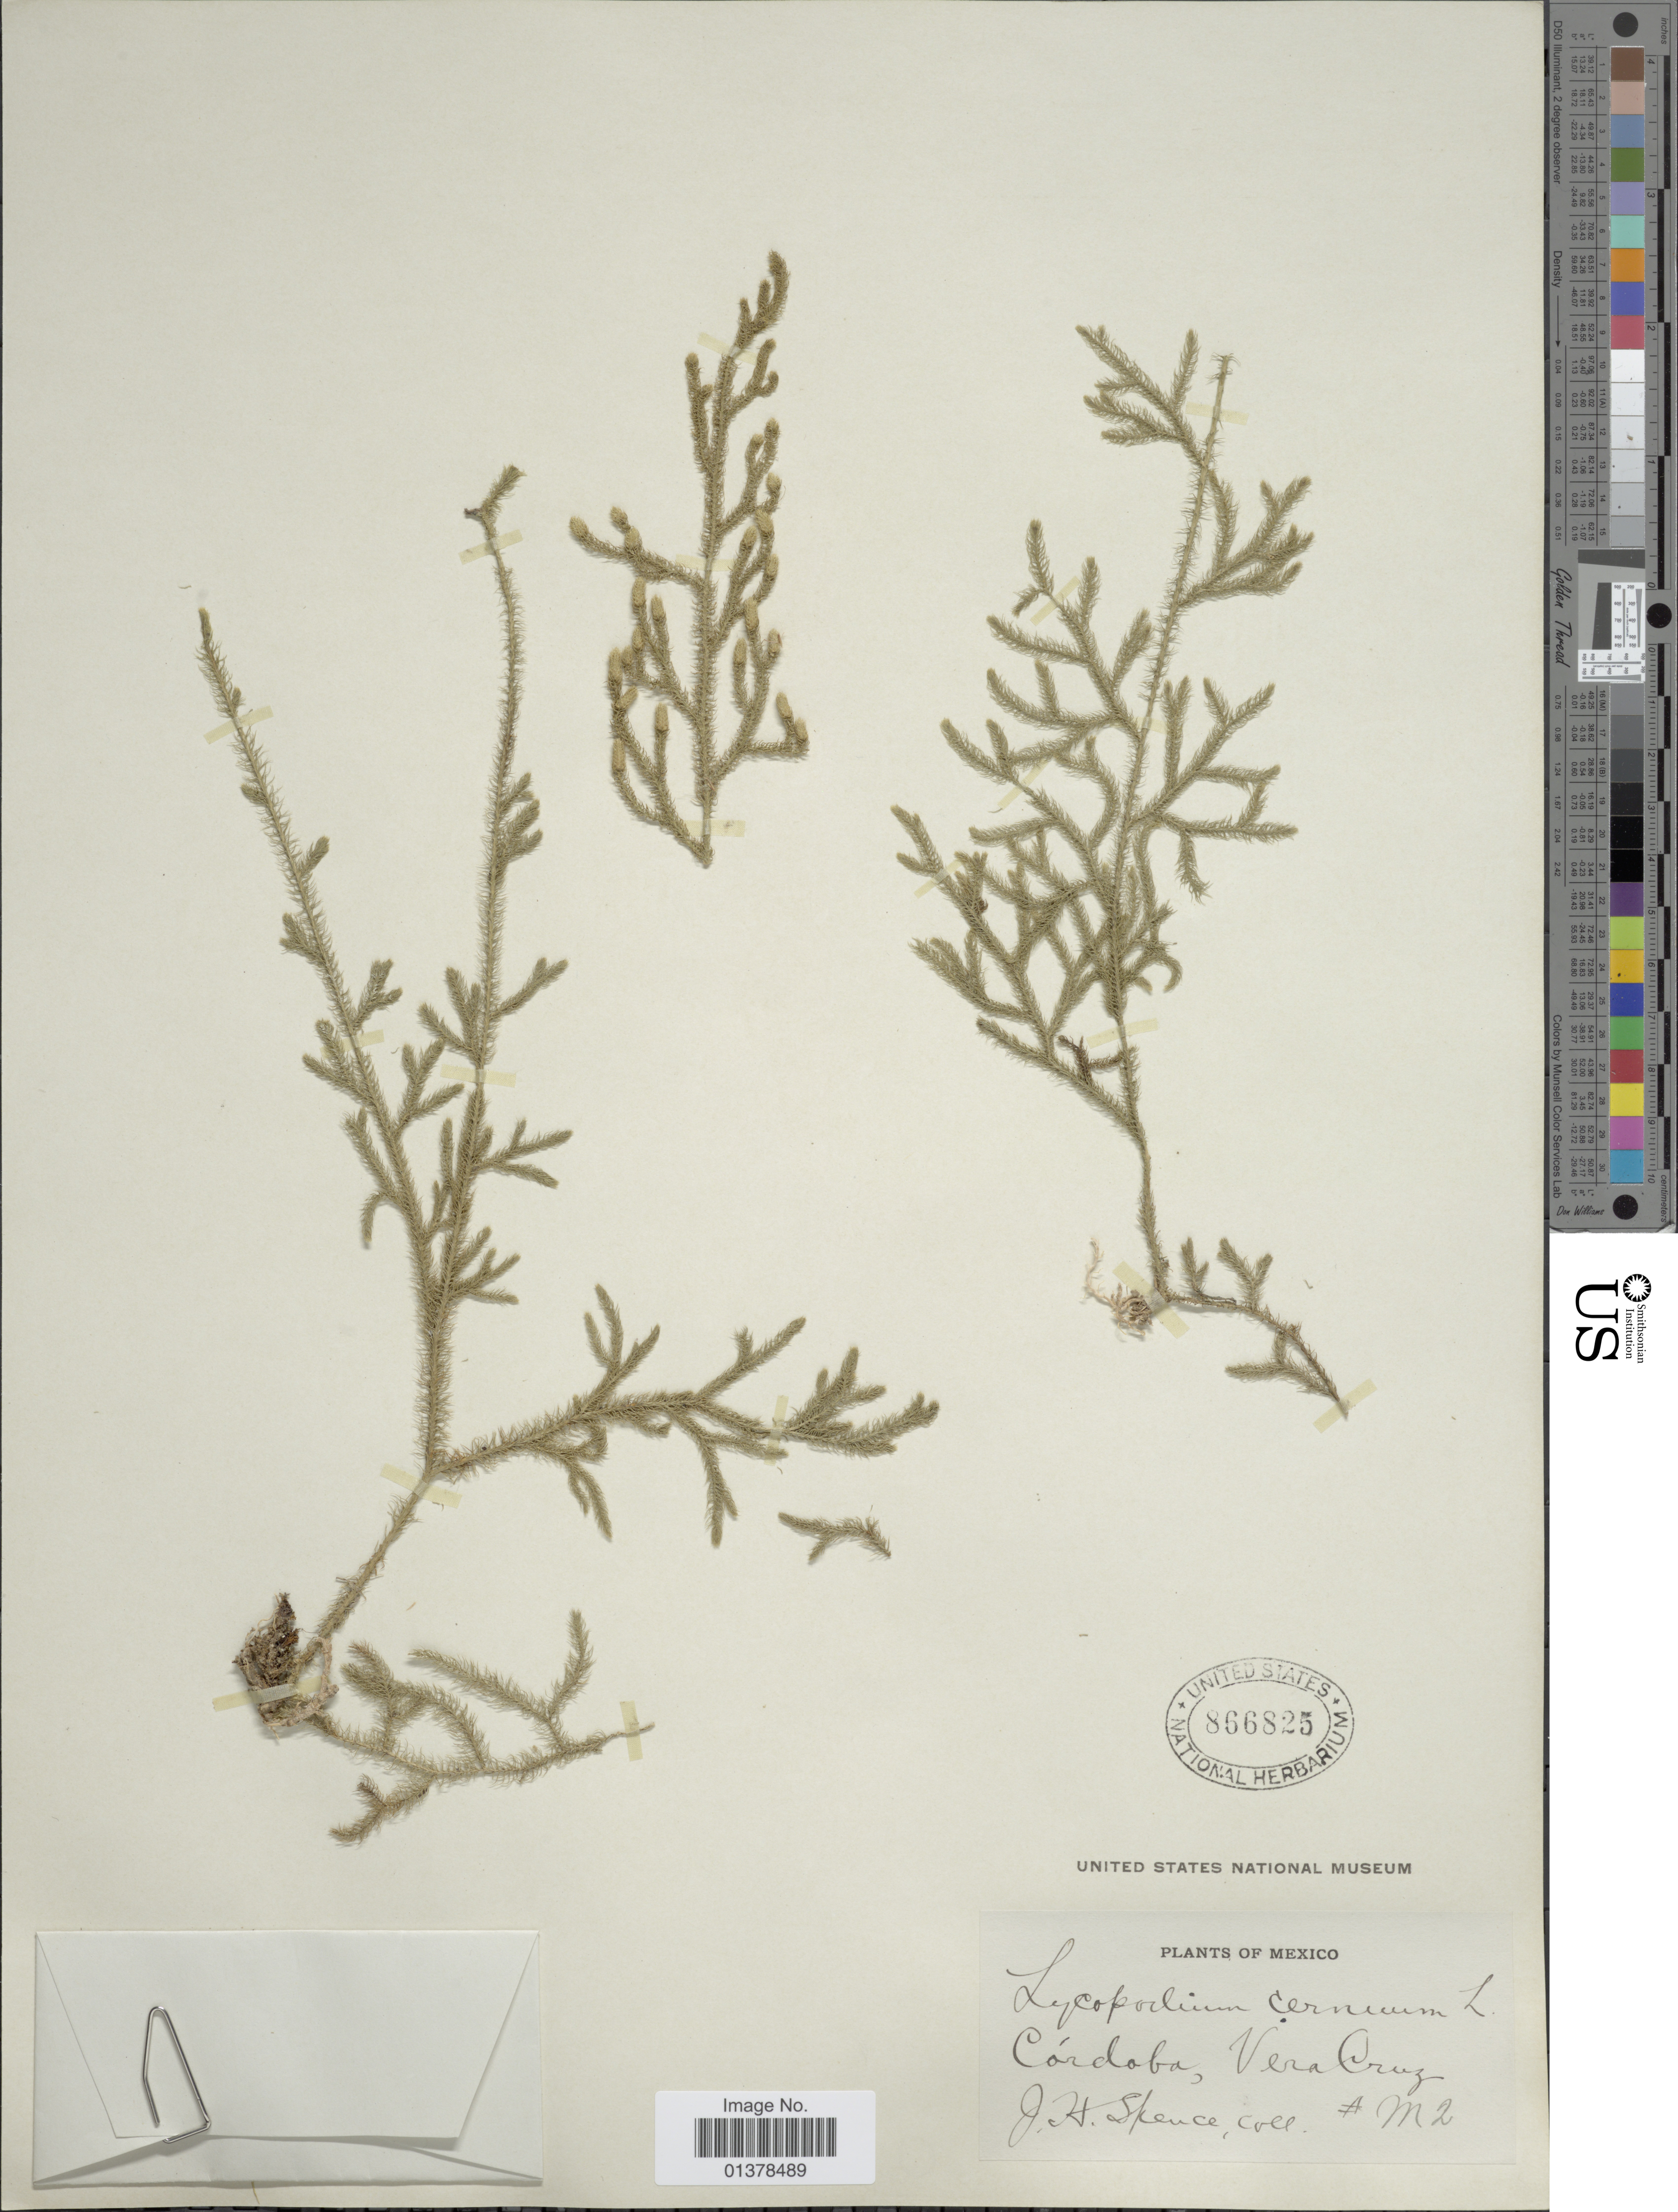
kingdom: Plantae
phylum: Tracheophyta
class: Lycopodiopsida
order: Lycopodiales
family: Lycopodiaceae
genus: Palhinhaea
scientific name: Palhinhaea cernua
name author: (L.) Vasc. & Franco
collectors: J. Spence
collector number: M2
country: Mexico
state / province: Veracruz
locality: Córdoba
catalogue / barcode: US 866825